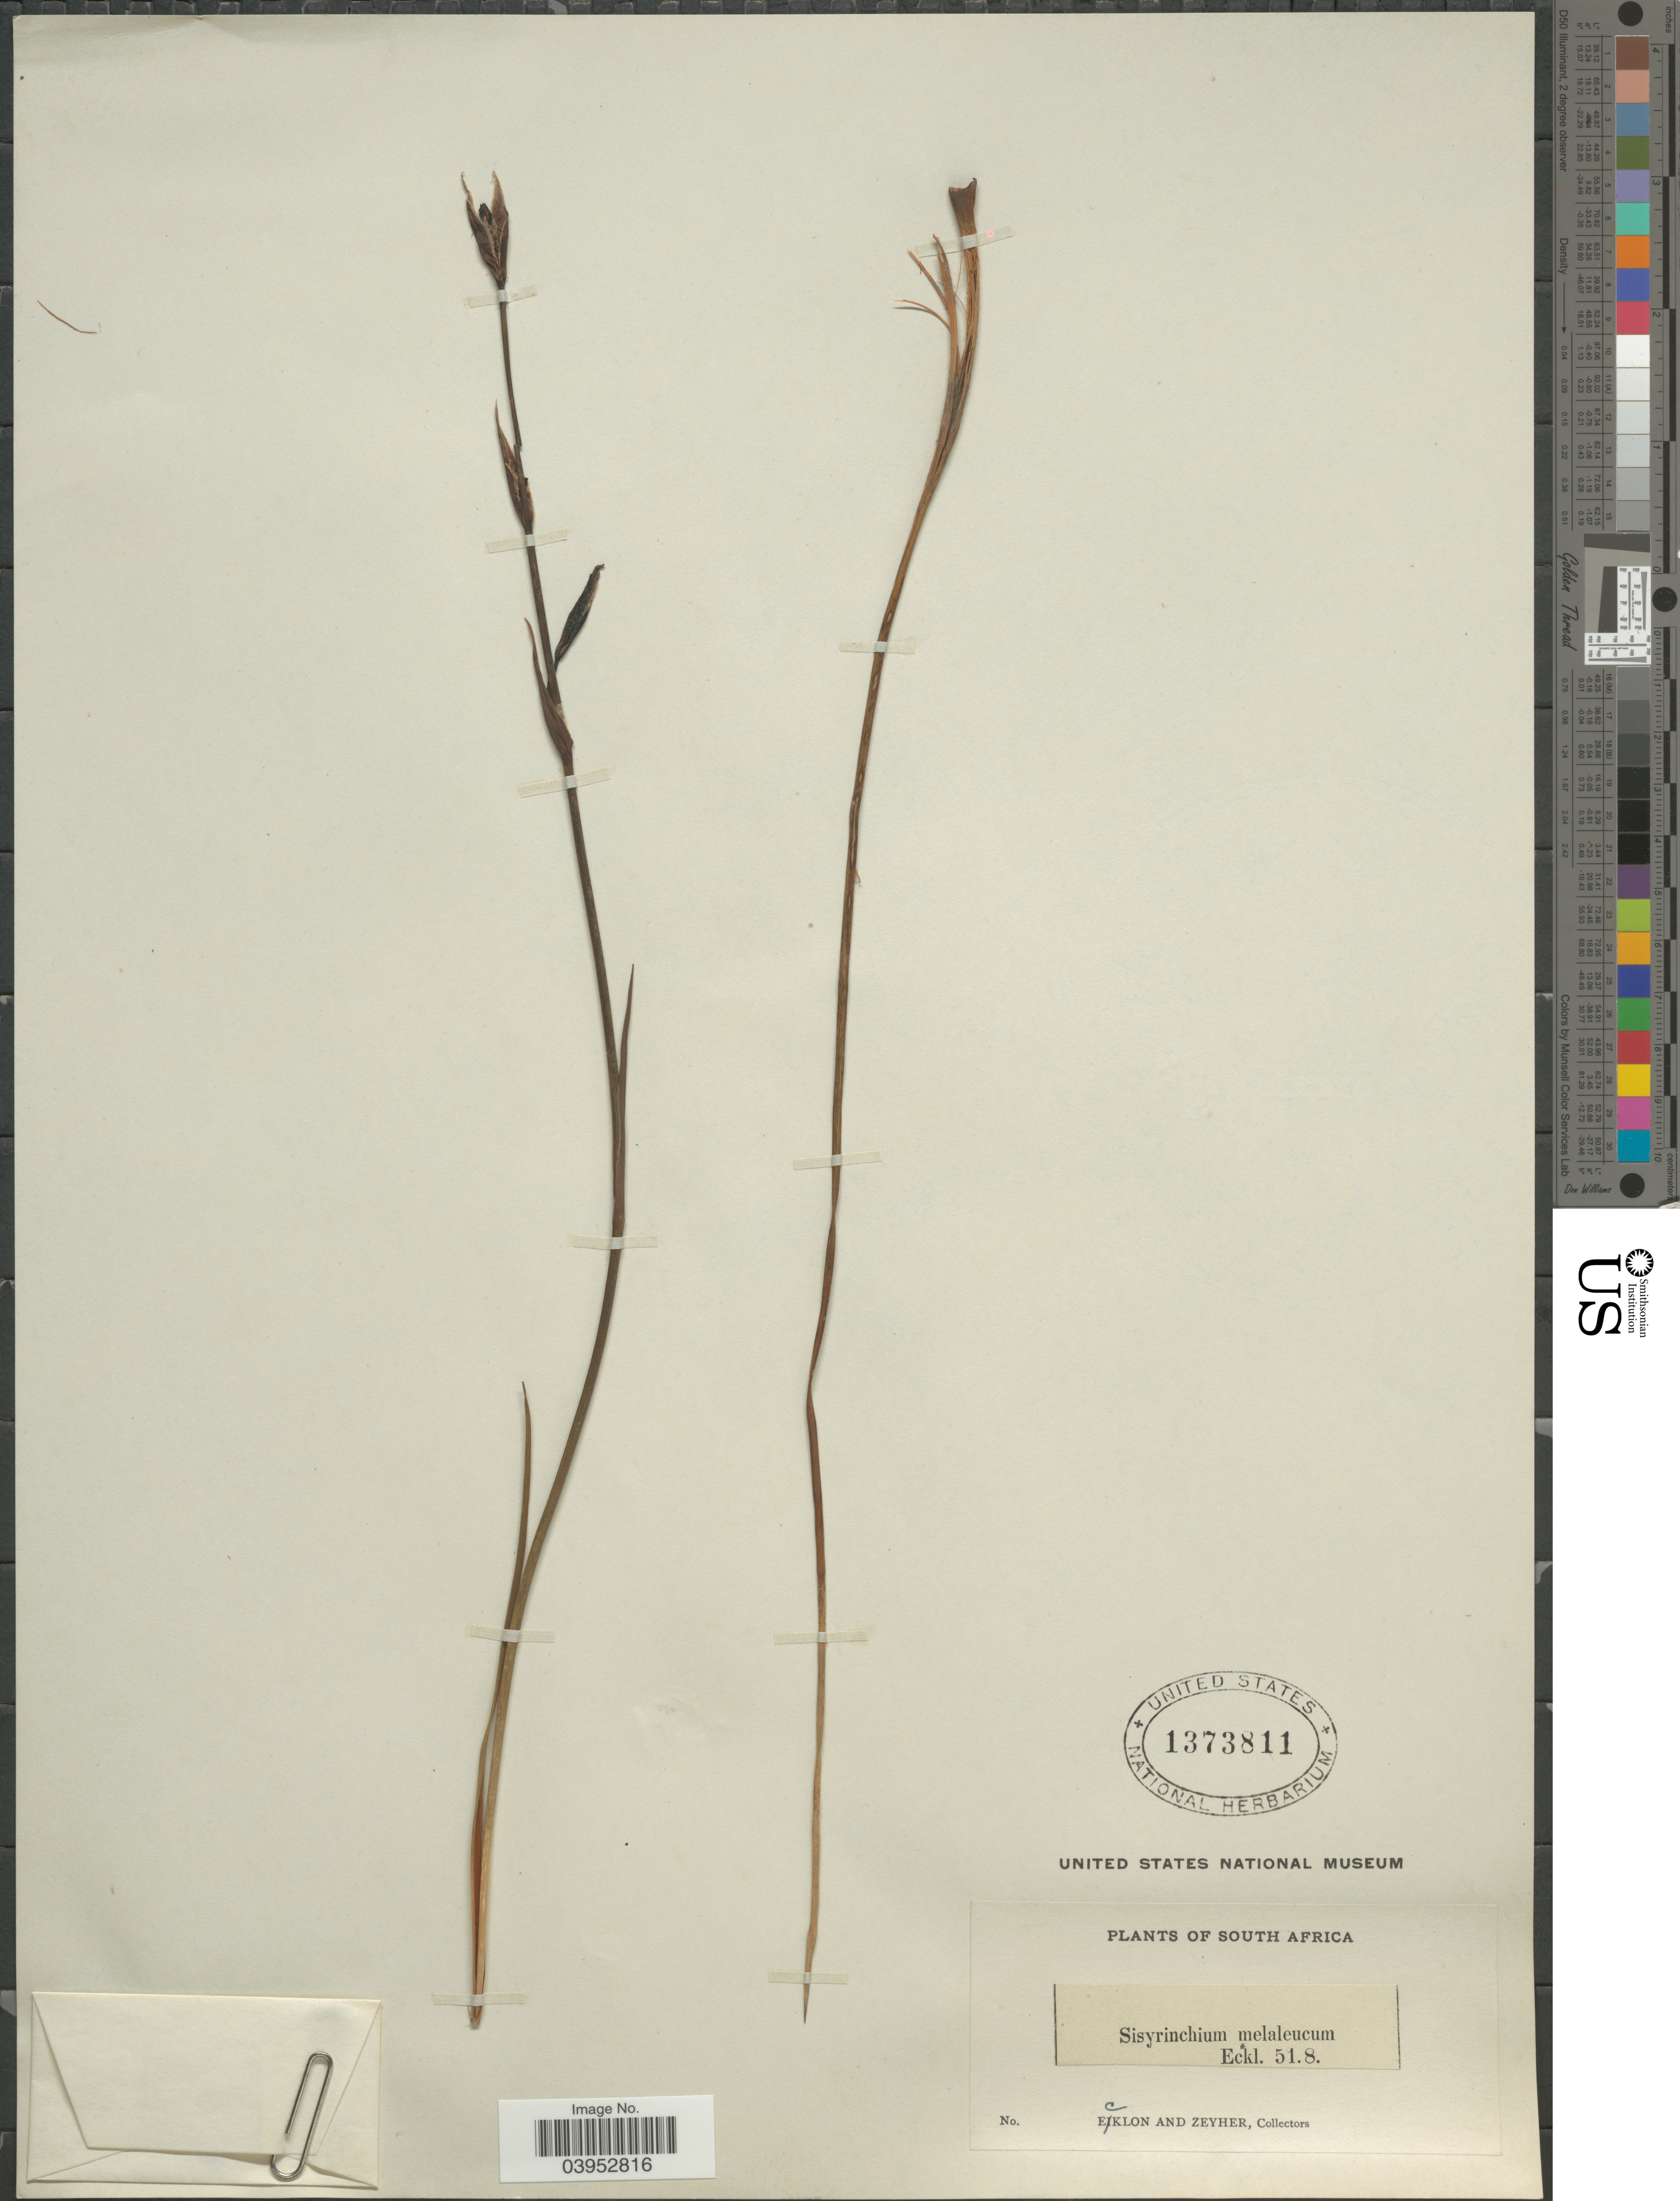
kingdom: Plantae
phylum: Tracheophyta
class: Liliopsida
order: Asparagales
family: Iridaceae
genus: Sisyrinchium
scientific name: Sisyrinchium melaleucum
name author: Eckl.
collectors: -. Ecklon & -. Zeyher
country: South Africa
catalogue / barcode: US 1373811